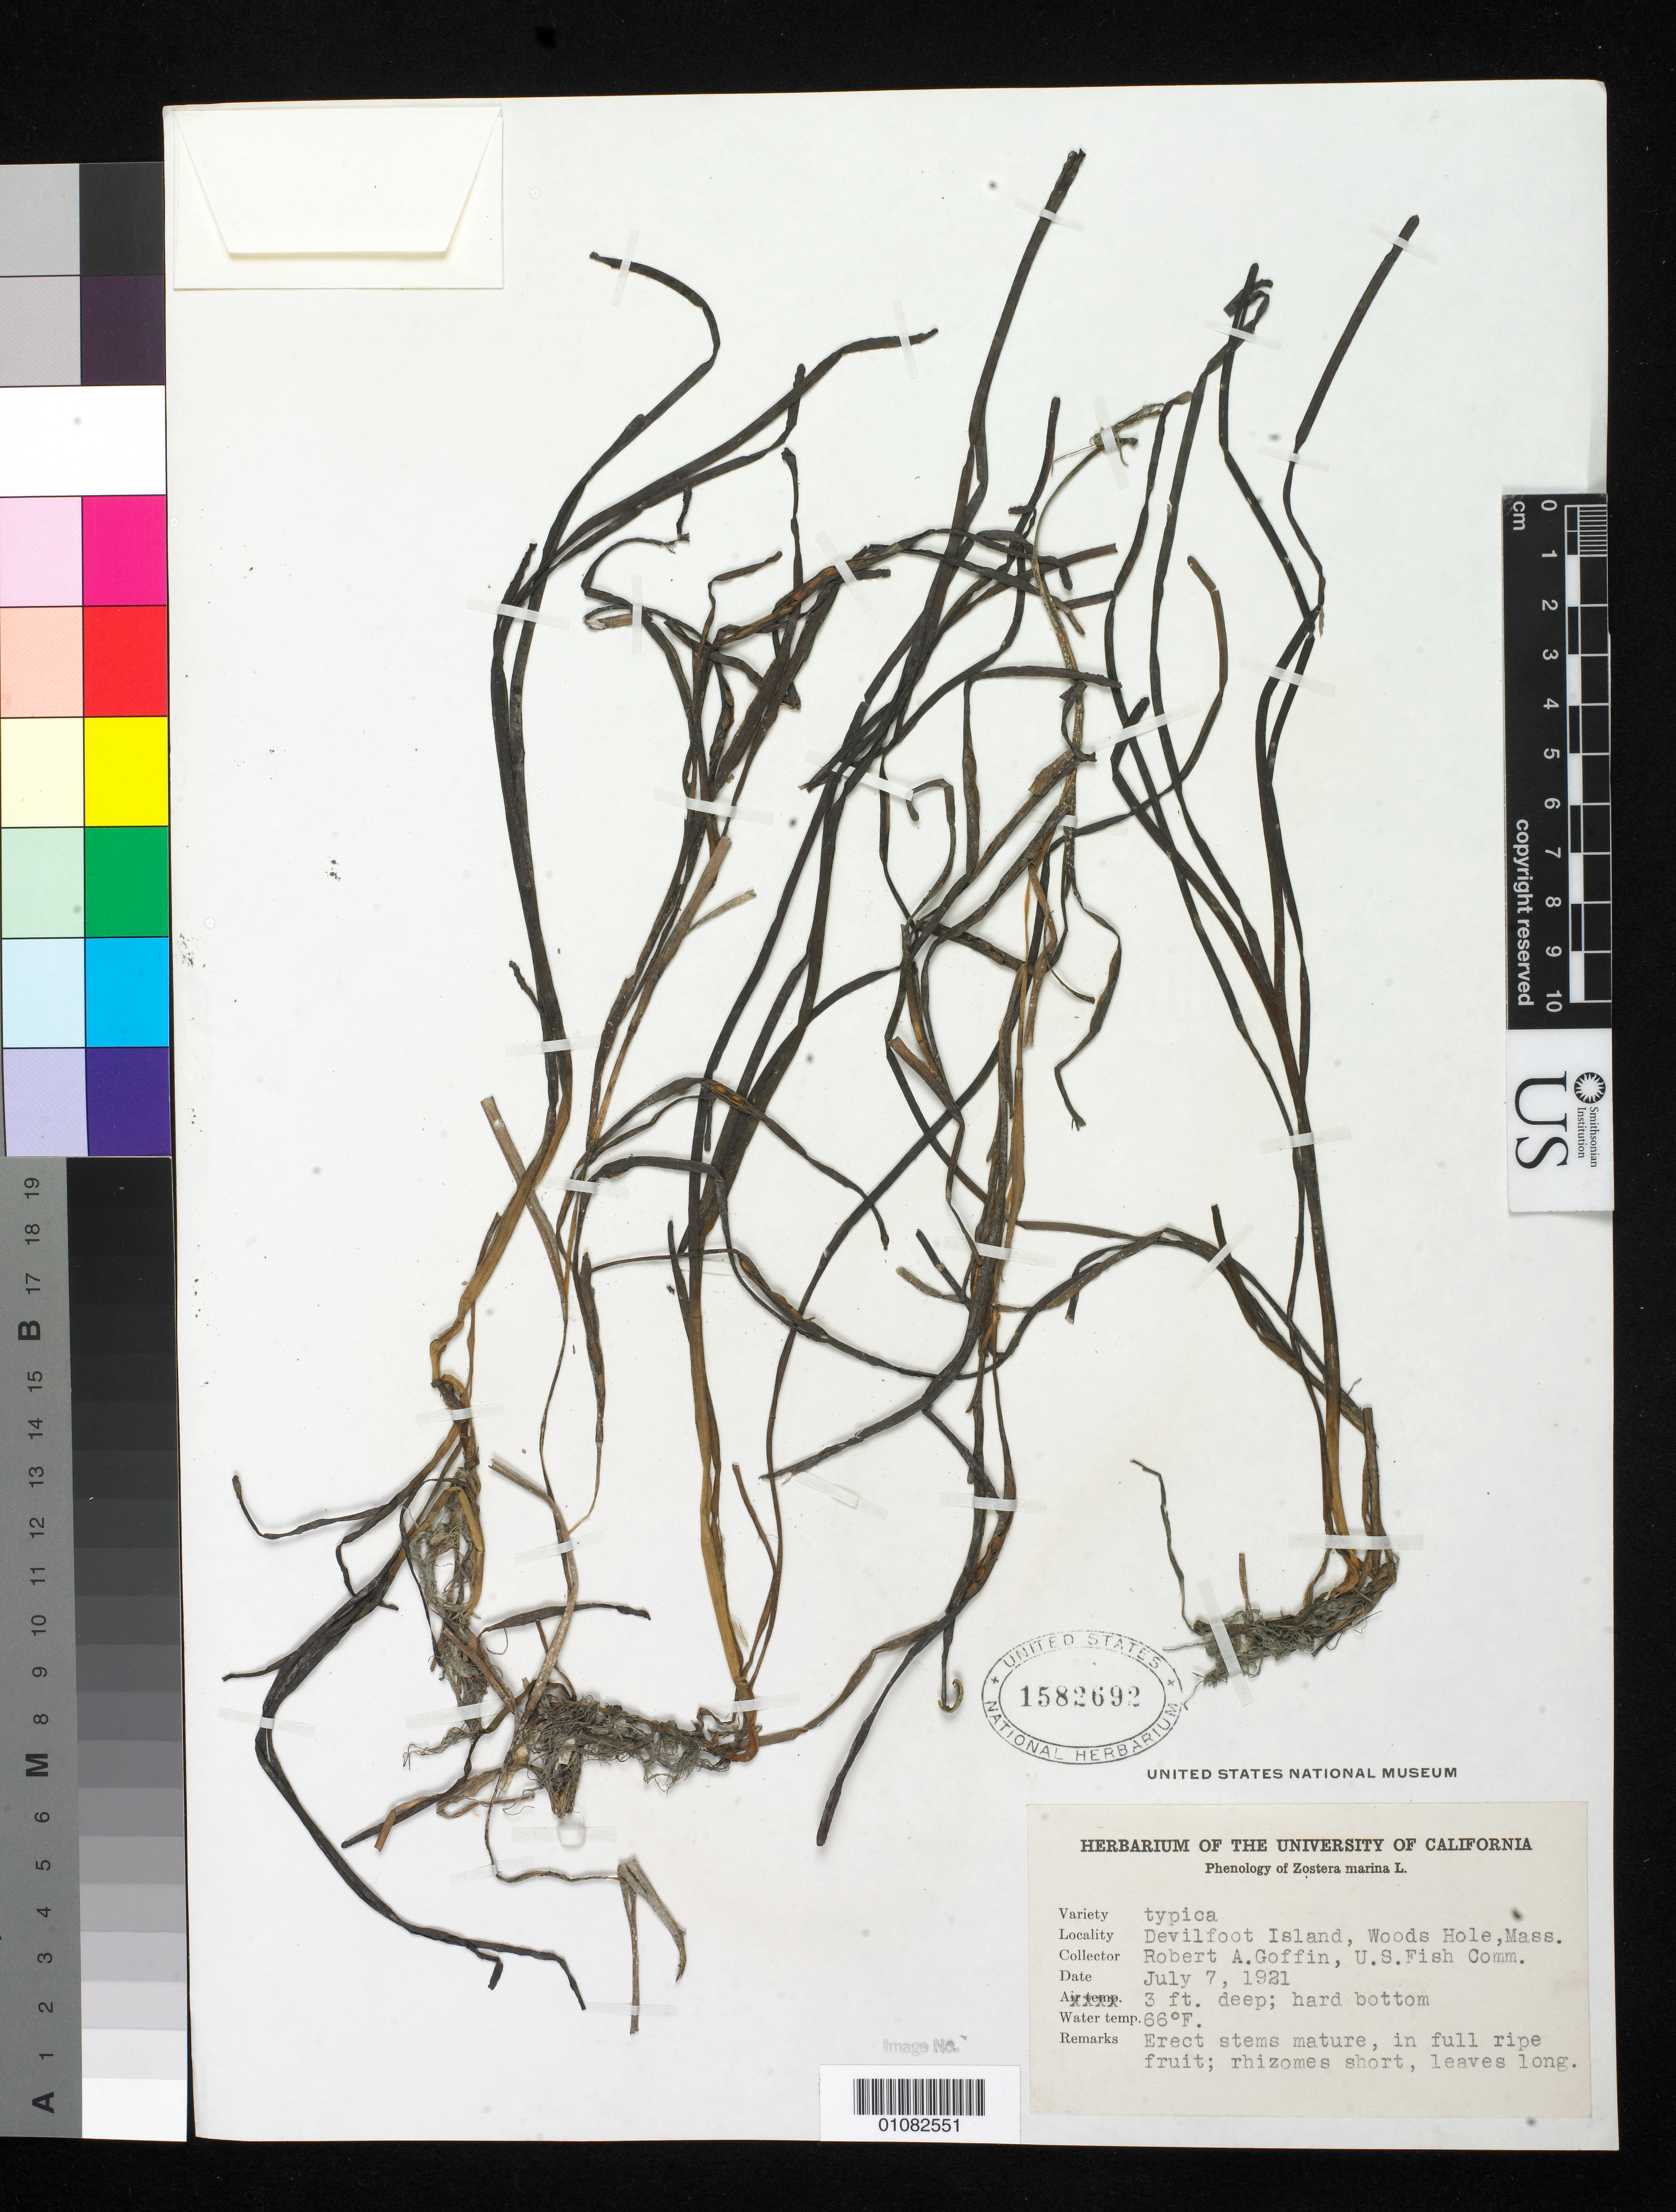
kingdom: Plantae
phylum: Tracheophyta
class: Liliopsida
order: Alismatales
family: Zosteraceae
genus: Zostera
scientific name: Zostera marina var. typica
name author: L.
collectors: R. Goffin & U.S. Fish Commission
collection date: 1921-07-07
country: United States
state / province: Massachusetts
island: Devil's Foot Island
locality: Woods Hole, Devil's Foot Island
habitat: water temperature: 66 degrees F; Hard bottom.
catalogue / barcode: US 1582692